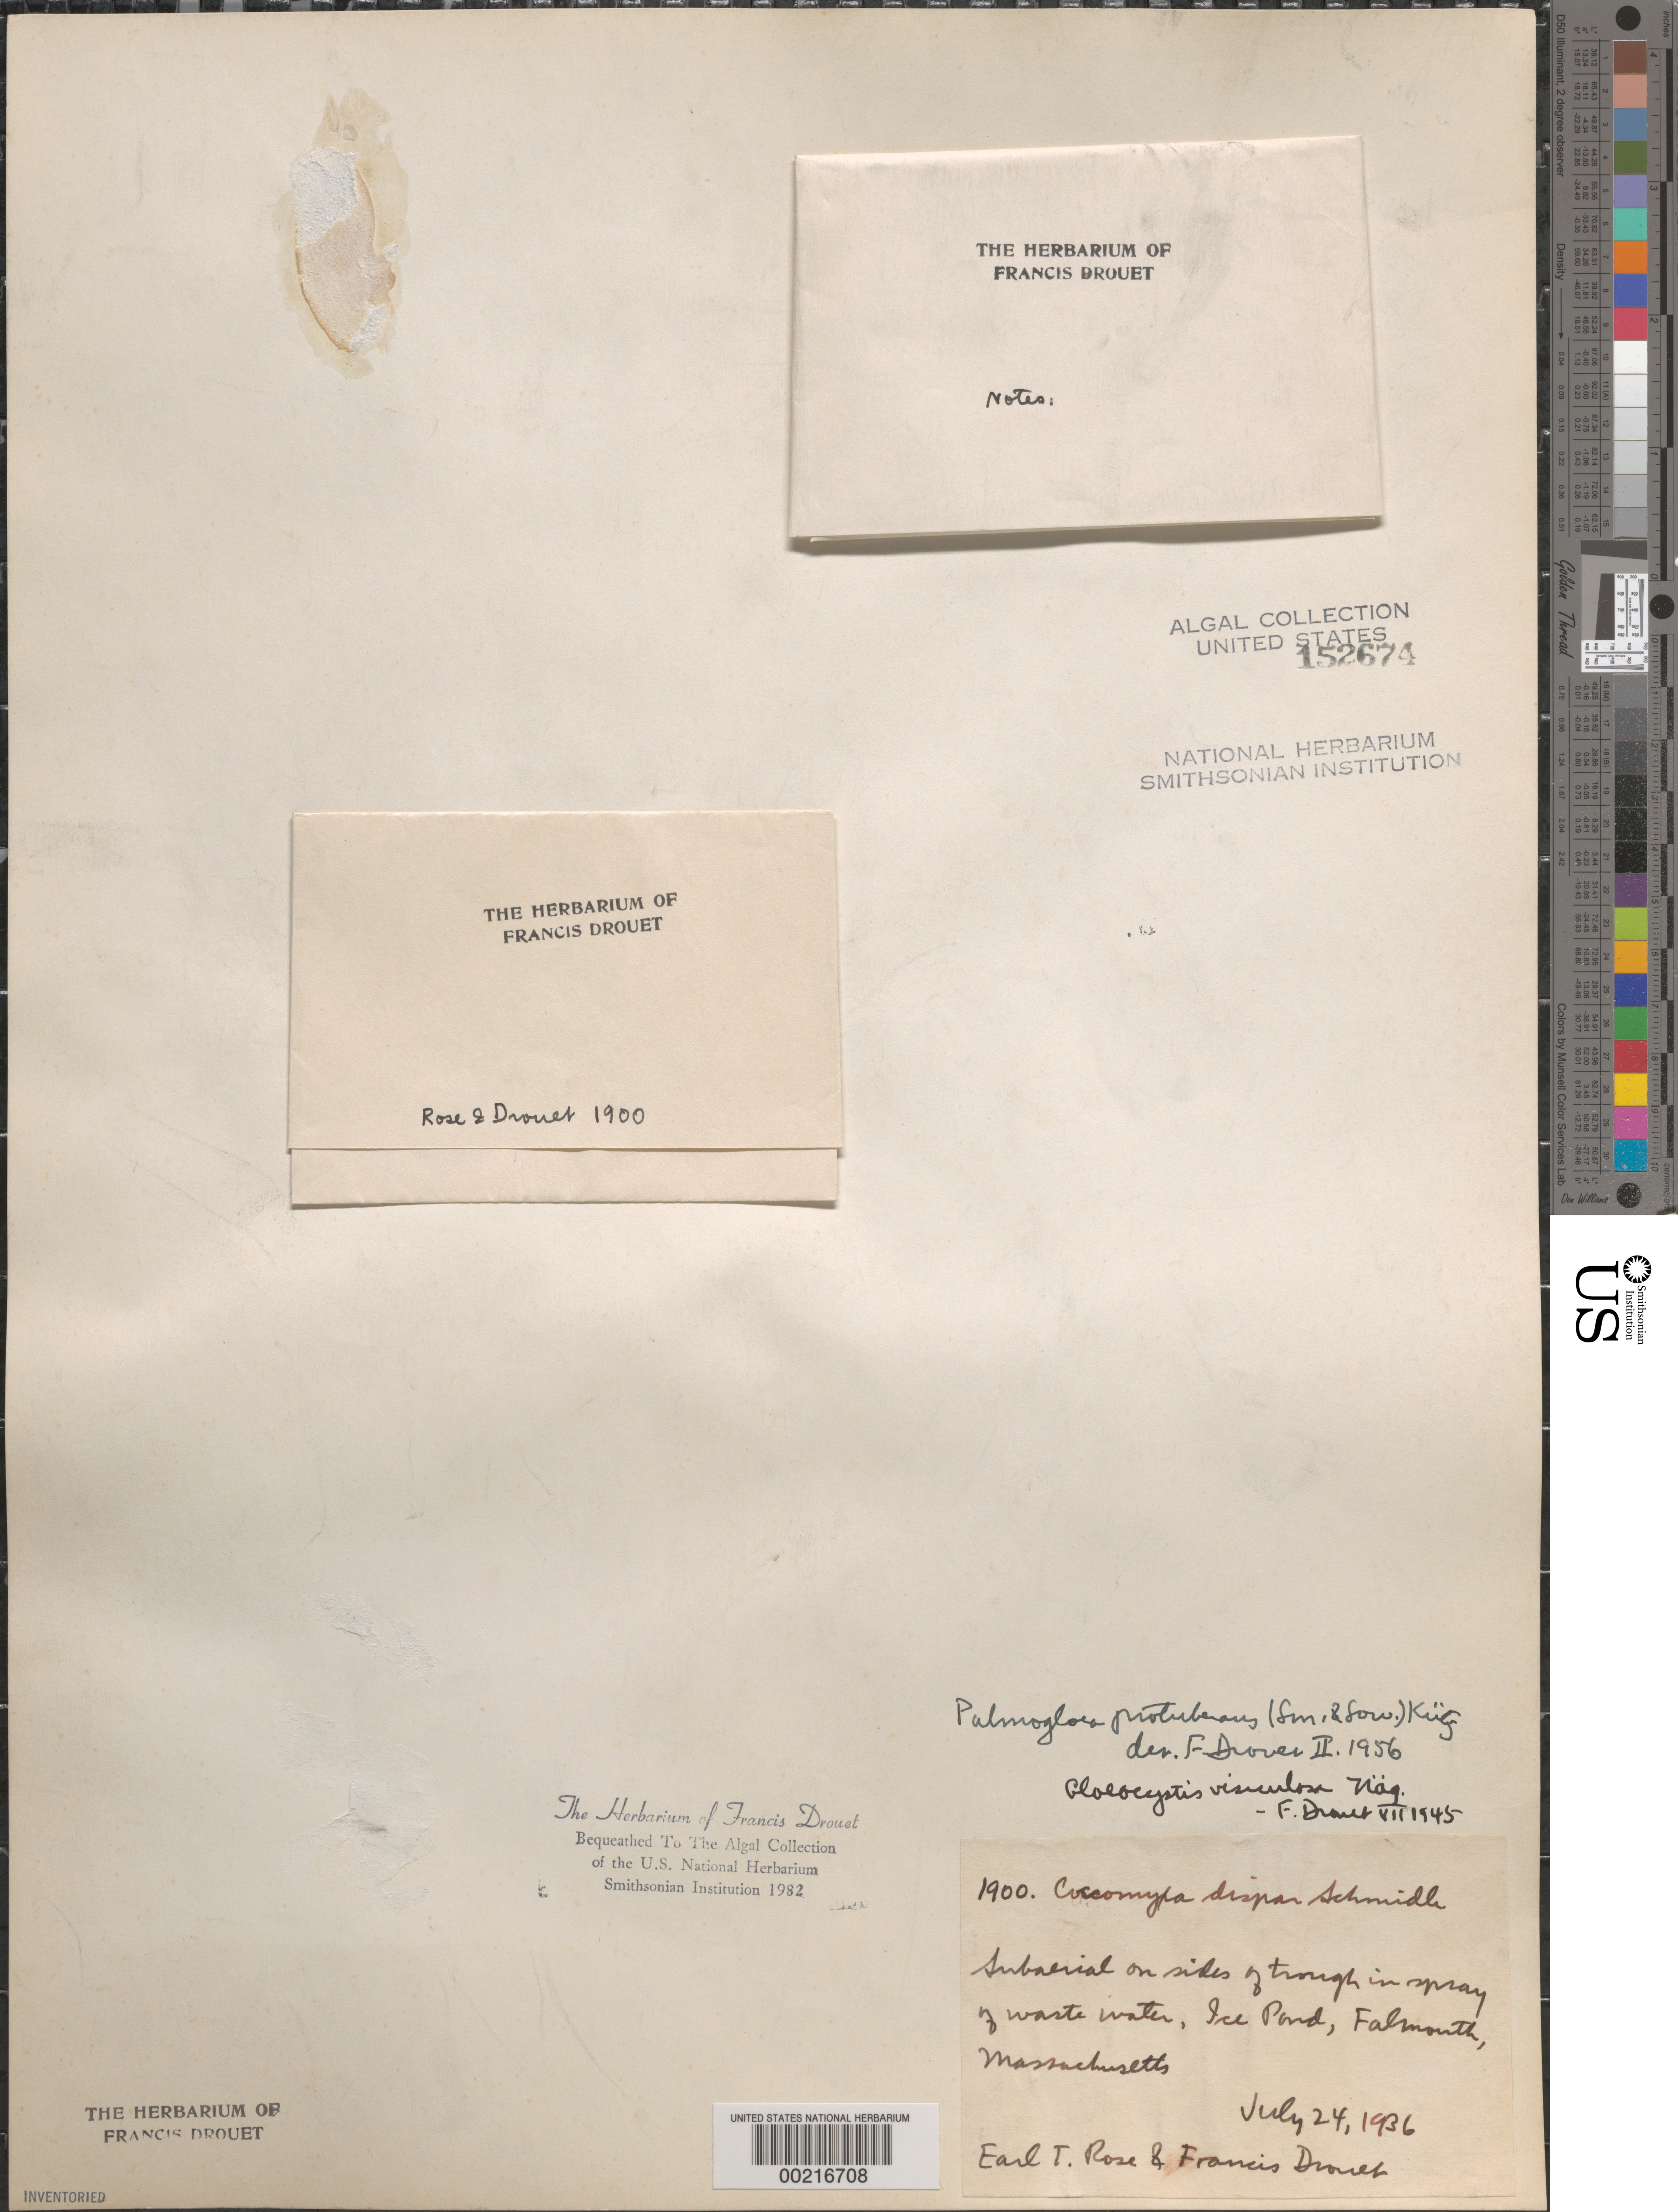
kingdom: Plantae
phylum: Chlorophyta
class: Chlorophyceae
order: Chlamydomonadales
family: Coccomyxaceae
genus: Palmogloea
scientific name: Palmogloea protuberans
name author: (Sm.) Kütz.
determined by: Drouet, F. E.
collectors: E. T. Rose & F. E. Drouet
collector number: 1900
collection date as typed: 24 Jul 1936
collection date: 1936-07-24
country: United States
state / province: Massachusetts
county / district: Barnstable County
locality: Falmouth, Ice Pond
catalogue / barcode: US 152674